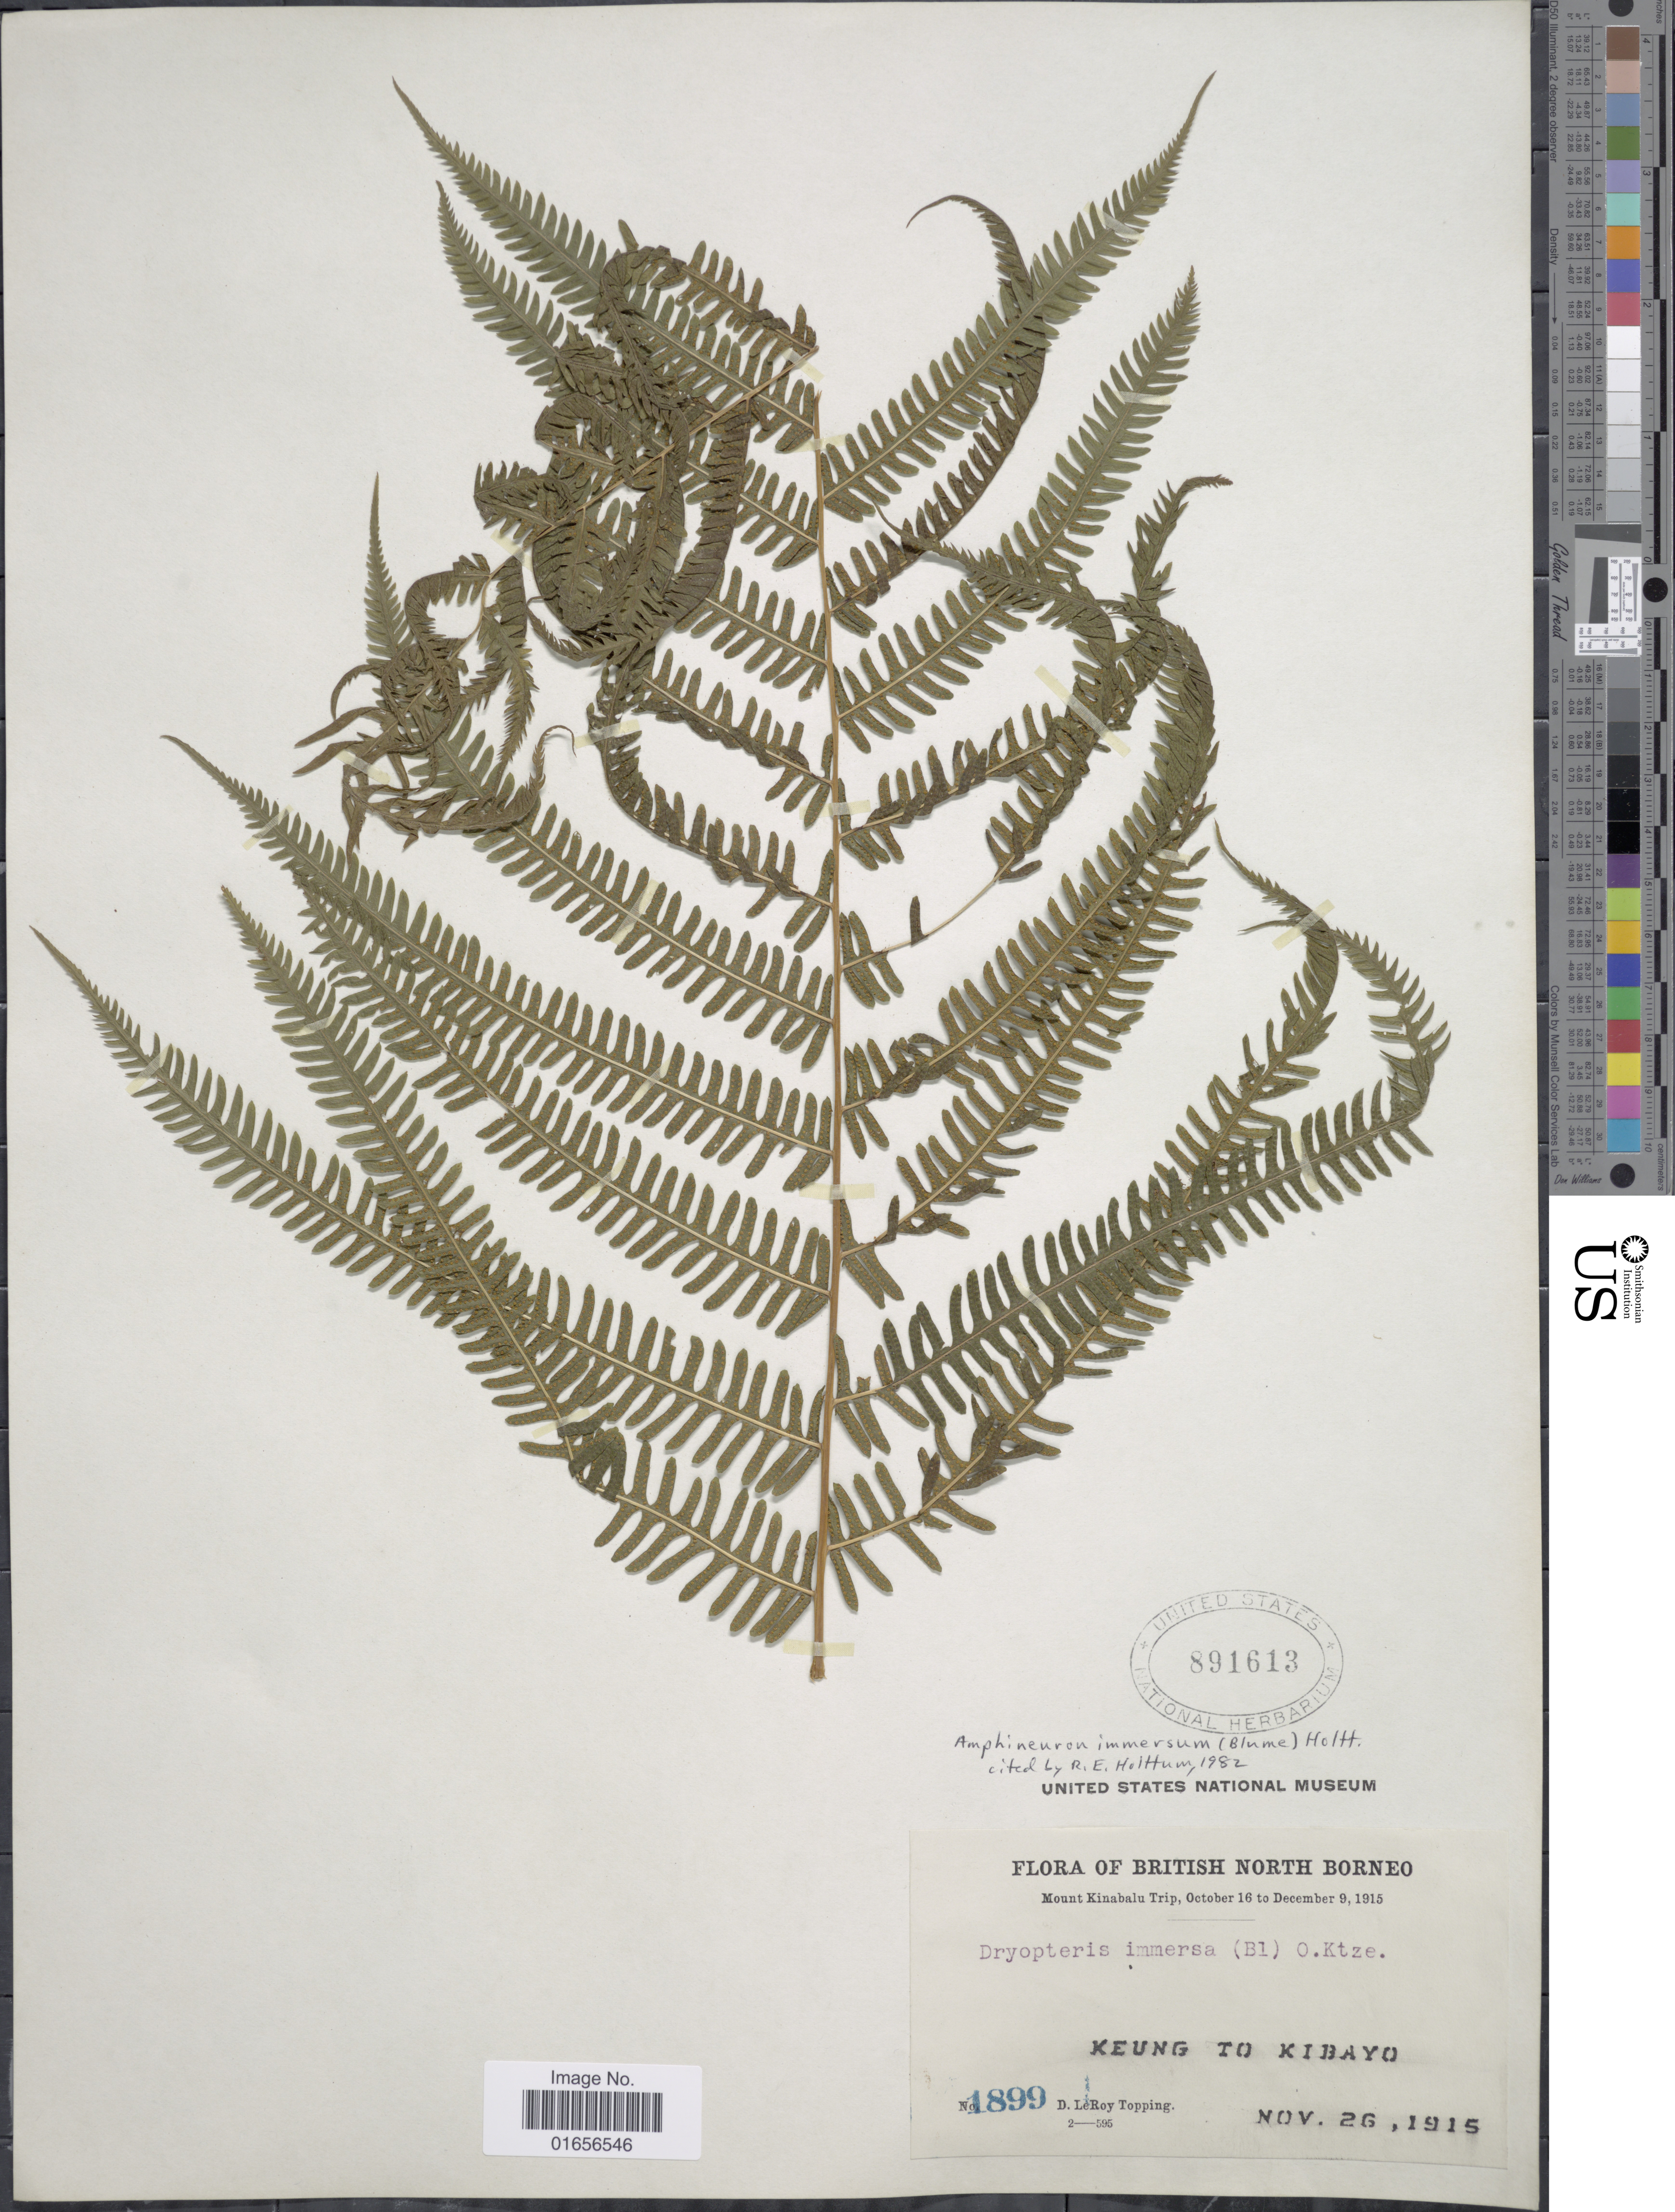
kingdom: Plantae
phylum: Tracheophyta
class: Polypodiopsida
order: Polypodiales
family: Thelypteridaceae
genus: Amphineuron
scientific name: Amphineuron immersum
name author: (Blume) Holttum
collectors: D. L. Topping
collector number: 1899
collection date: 1915-11-26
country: Malaysia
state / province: Sabah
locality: British North Borneo, Mount Kinabalu, Keung to Kibayo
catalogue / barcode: US 891613